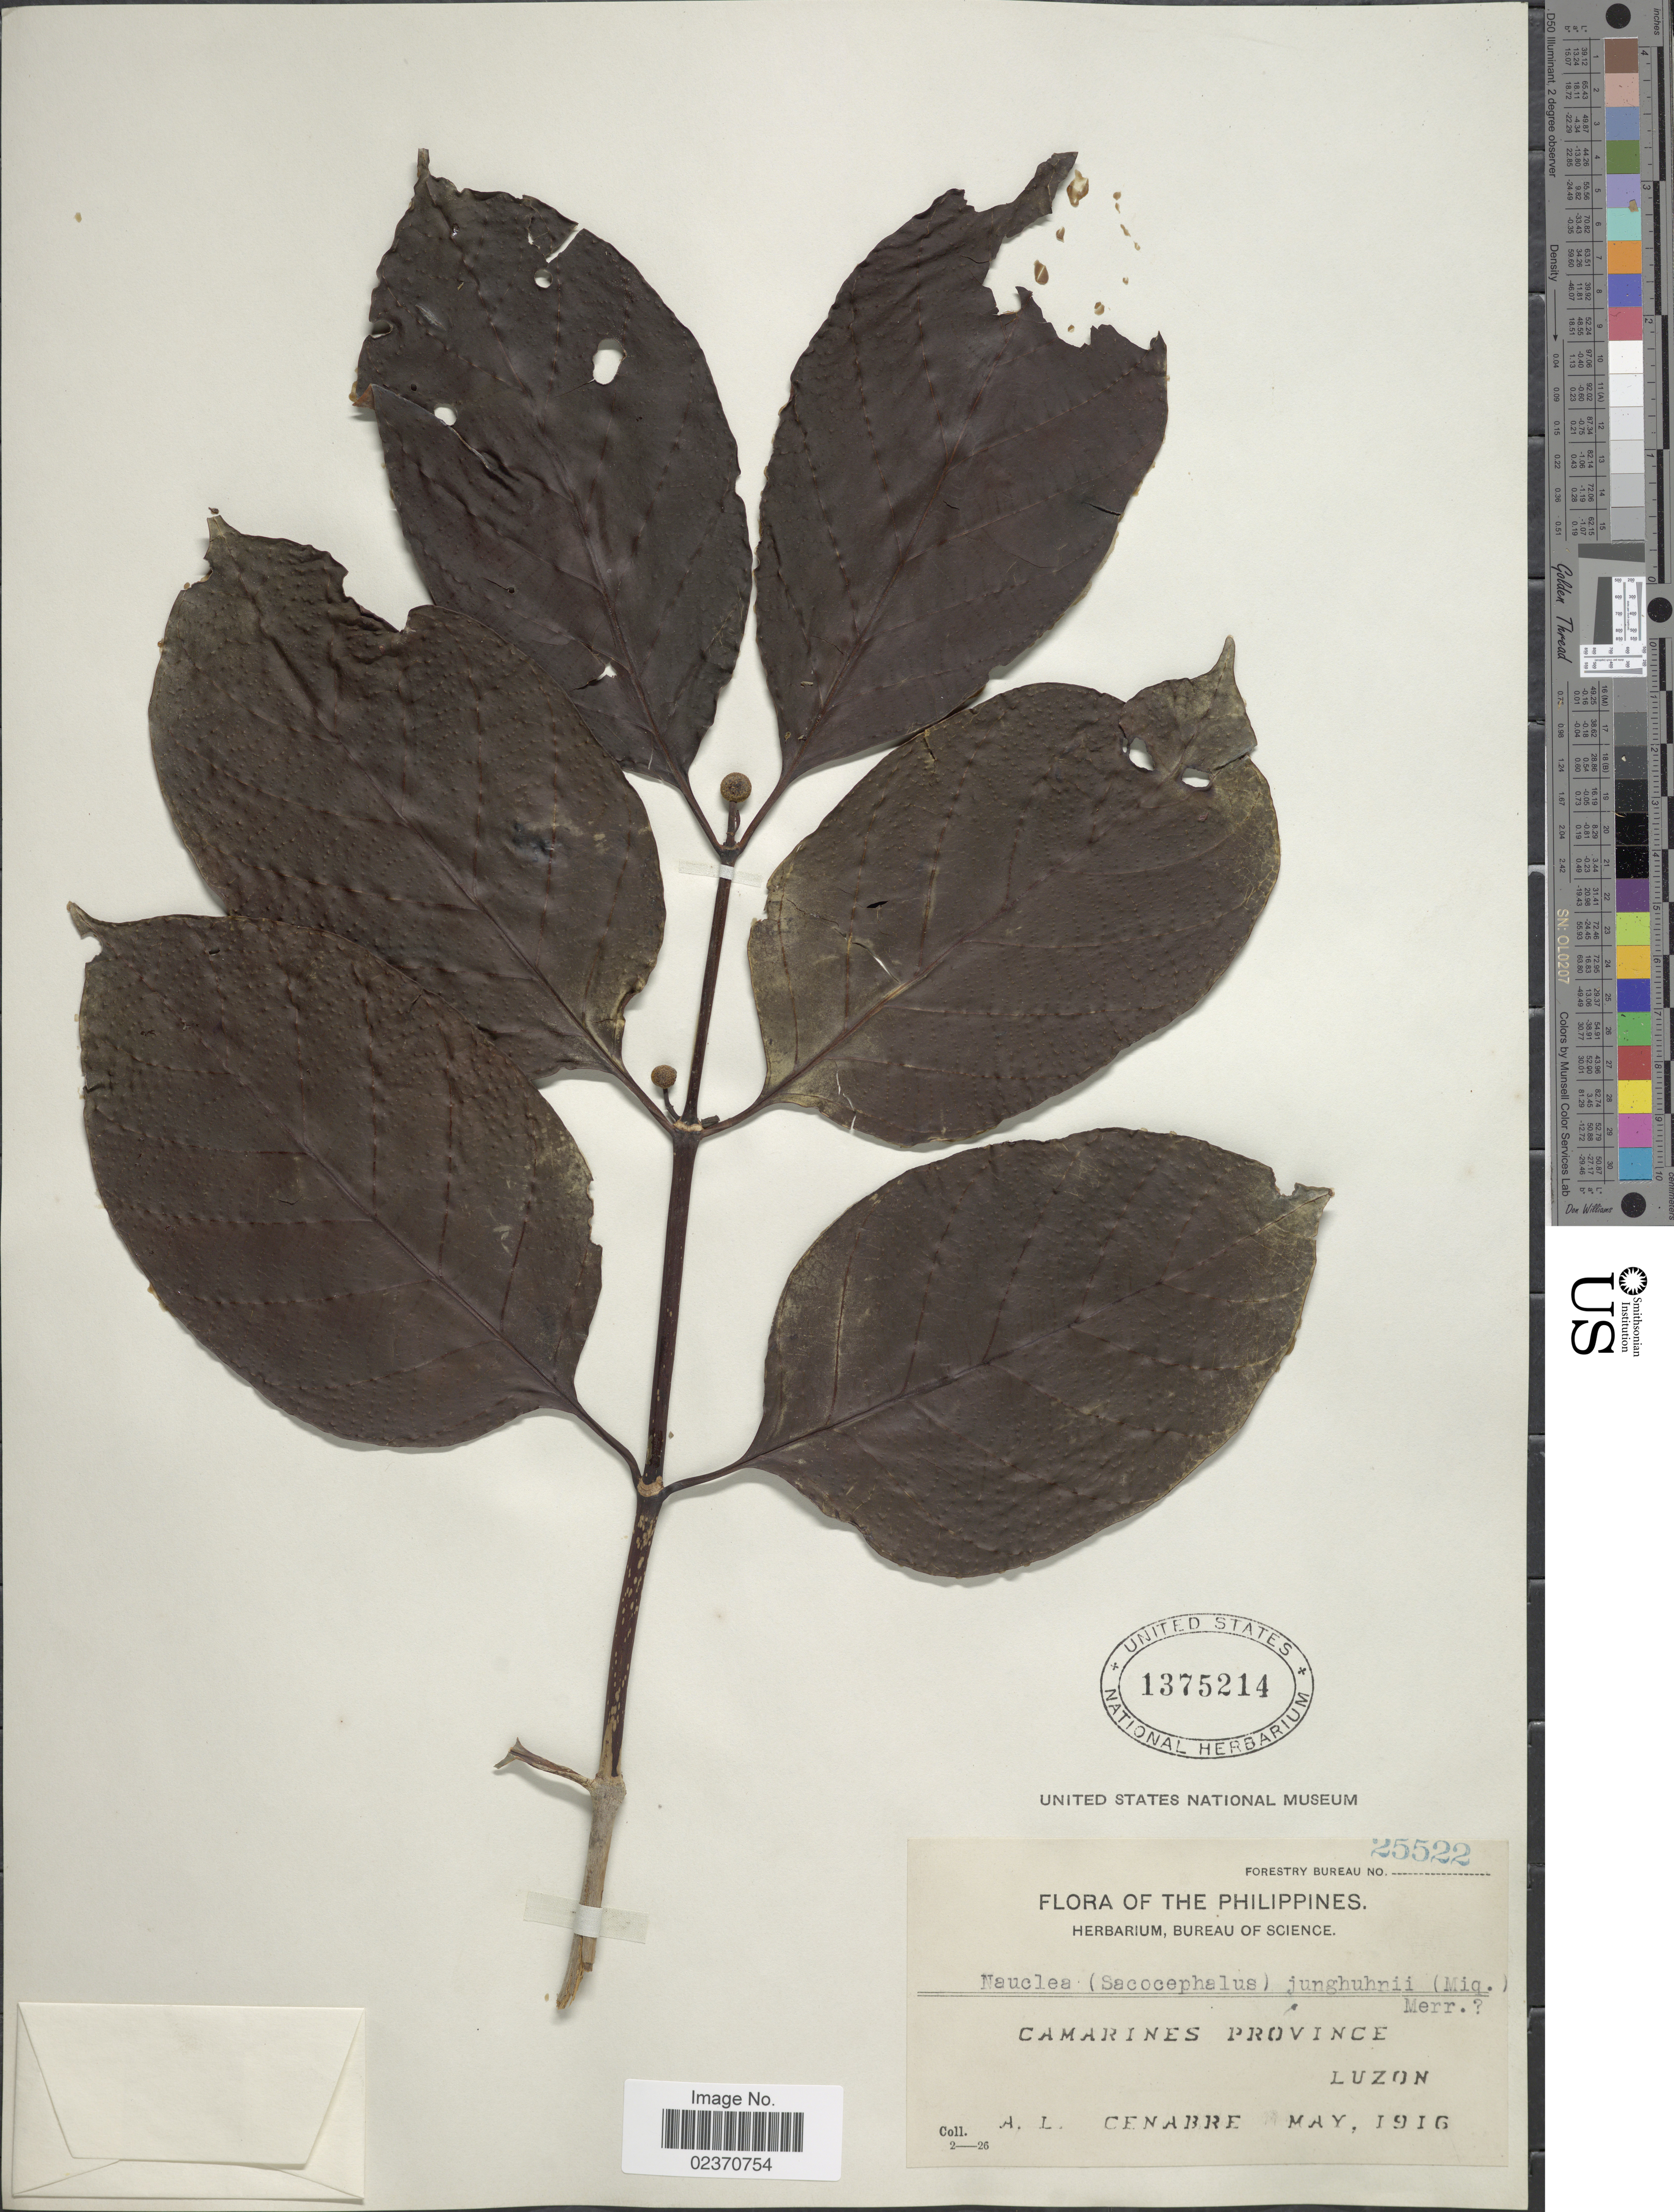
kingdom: Plantae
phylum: Tracheophyta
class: Magnoliopsida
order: Gentianales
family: Rubiaceae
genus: Nauclea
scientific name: Nauclea junghuhnii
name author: (Miq.) Merr.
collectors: A. Cenabre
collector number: Forestry Bureau of Science 25522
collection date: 1916-05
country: Philippines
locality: Camarines Province, Luzon.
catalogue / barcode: US 1375214